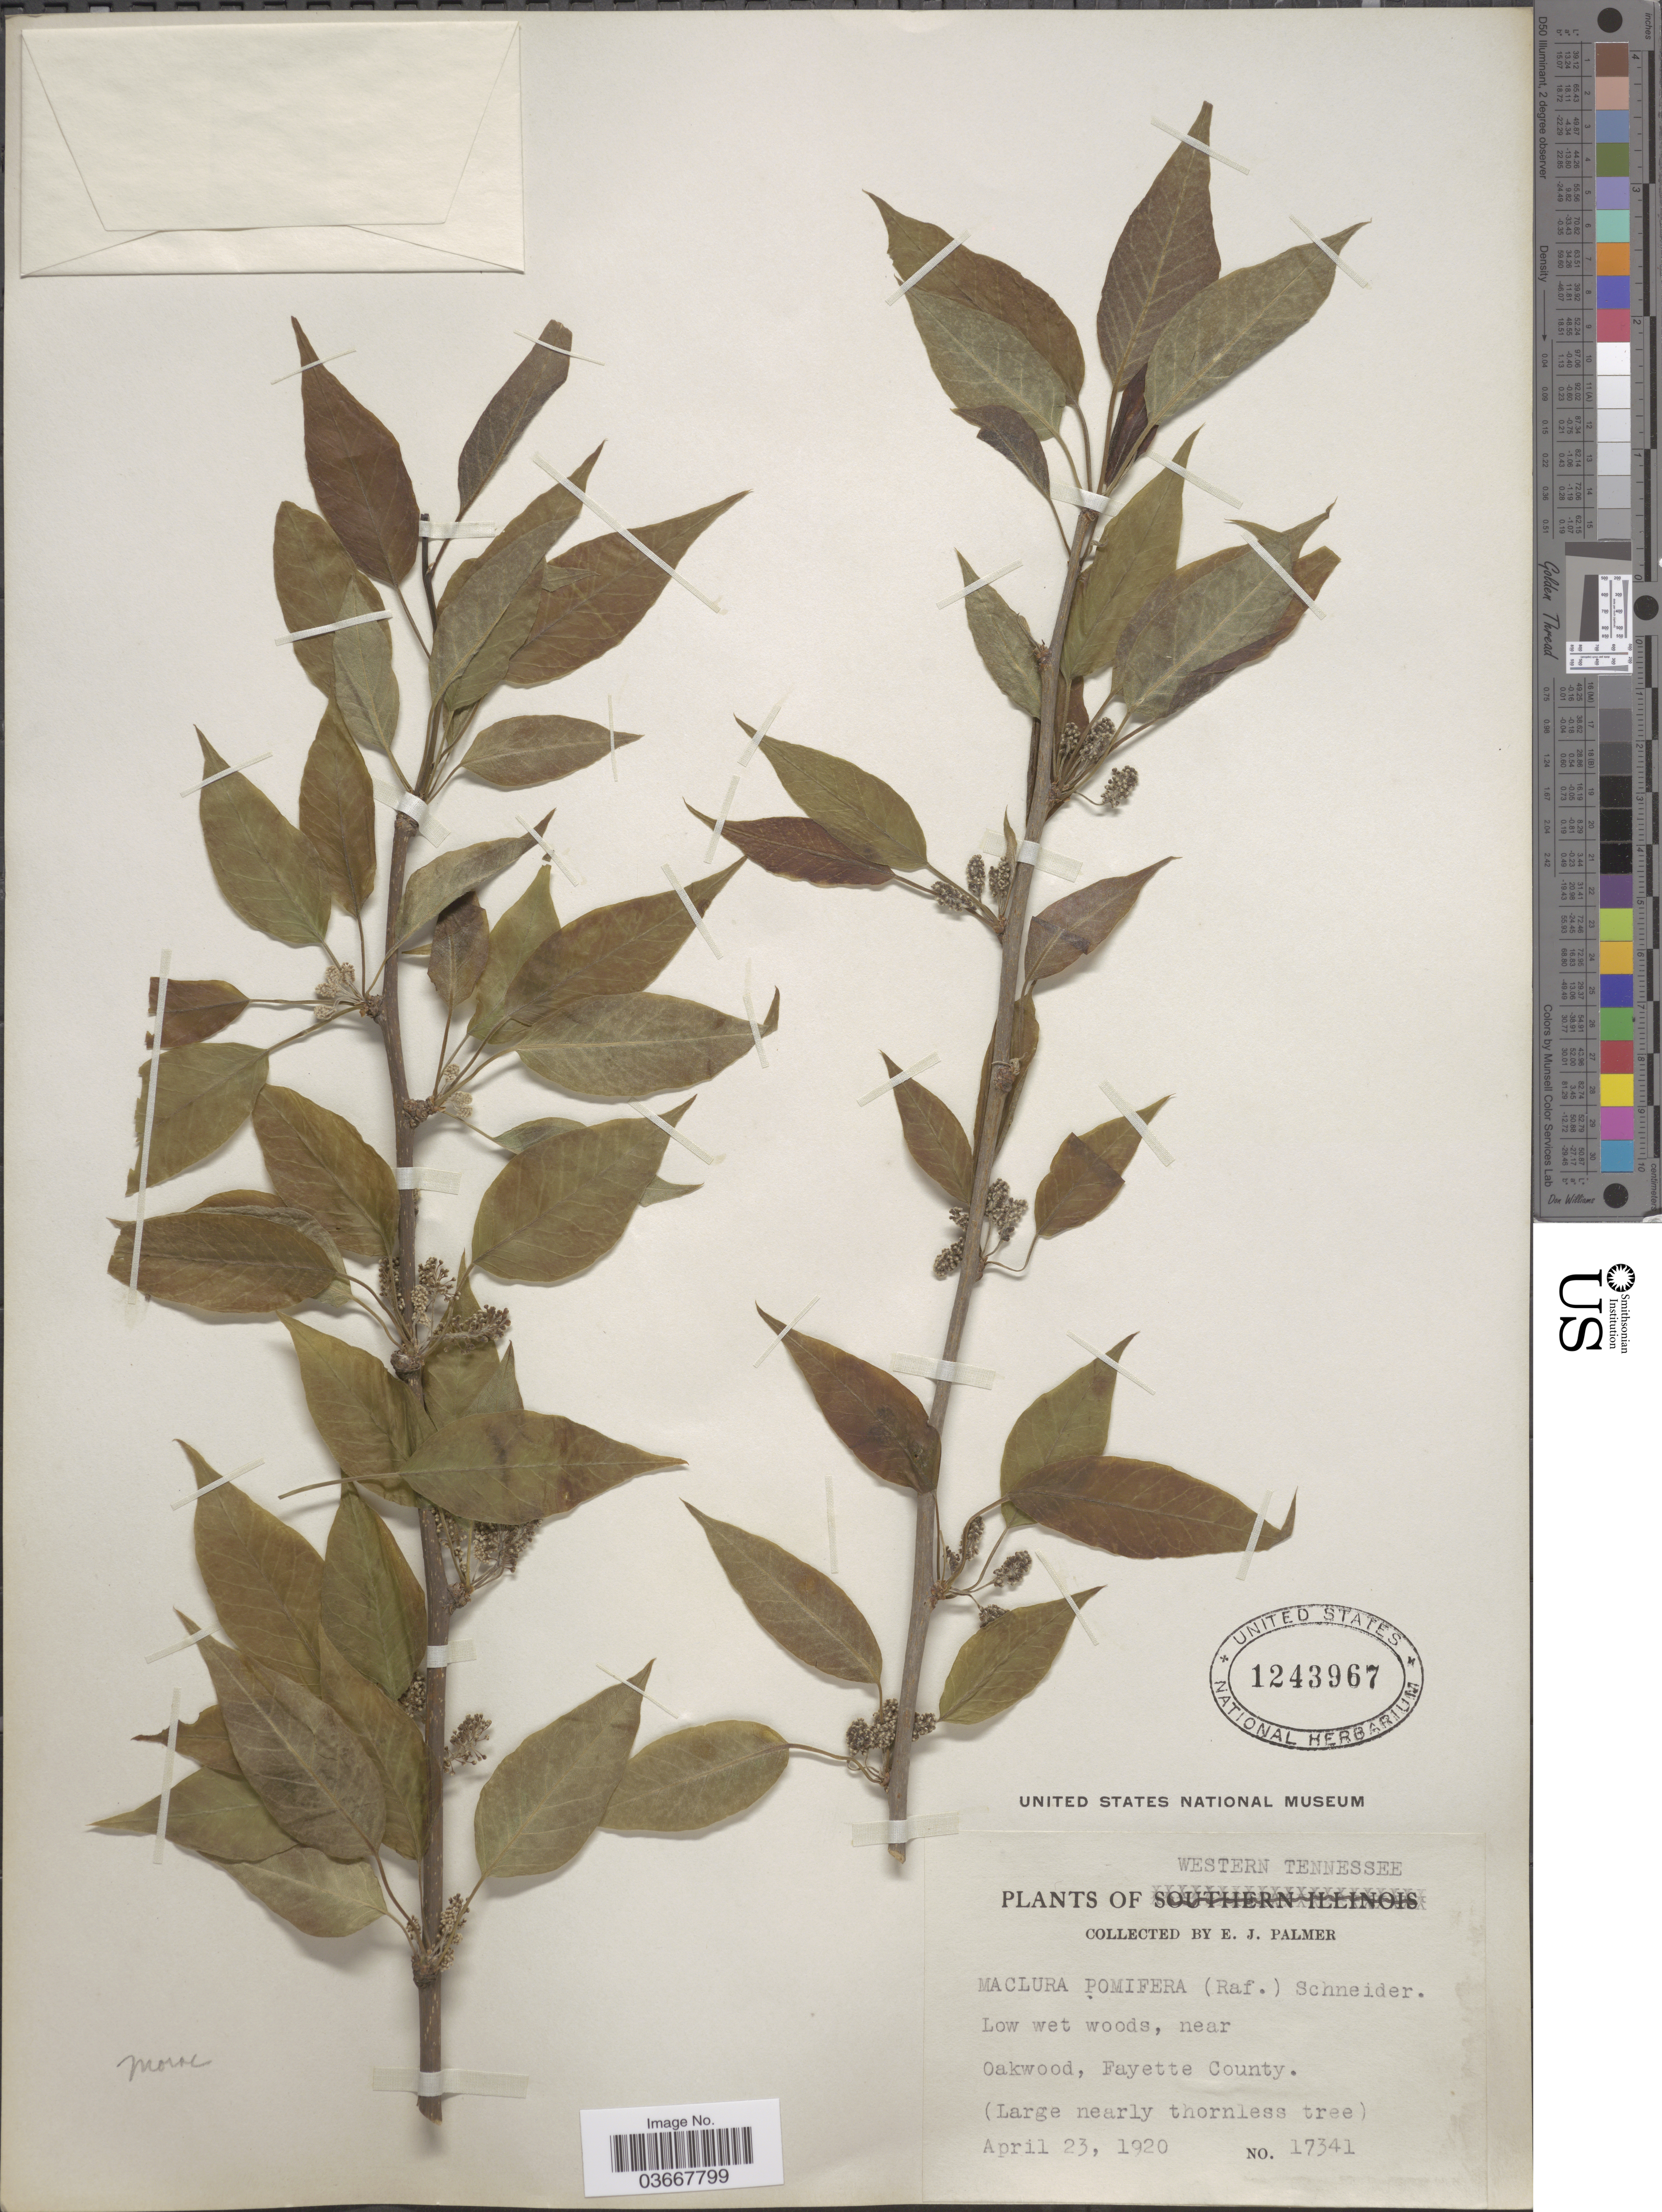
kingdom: Plantae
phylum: Tracheophyta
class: Magnoliopsida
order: Rosales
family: Moraceae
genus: Maclura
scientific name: Maclura pomifera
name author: (Raf.) C.K. Schneid.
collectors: E. J. Palmer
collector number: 17341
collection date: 1920-04-23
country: United States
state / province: Tennessee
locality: Western Tennessee. Oakwood, Fayette County.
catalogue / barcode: US 1243967